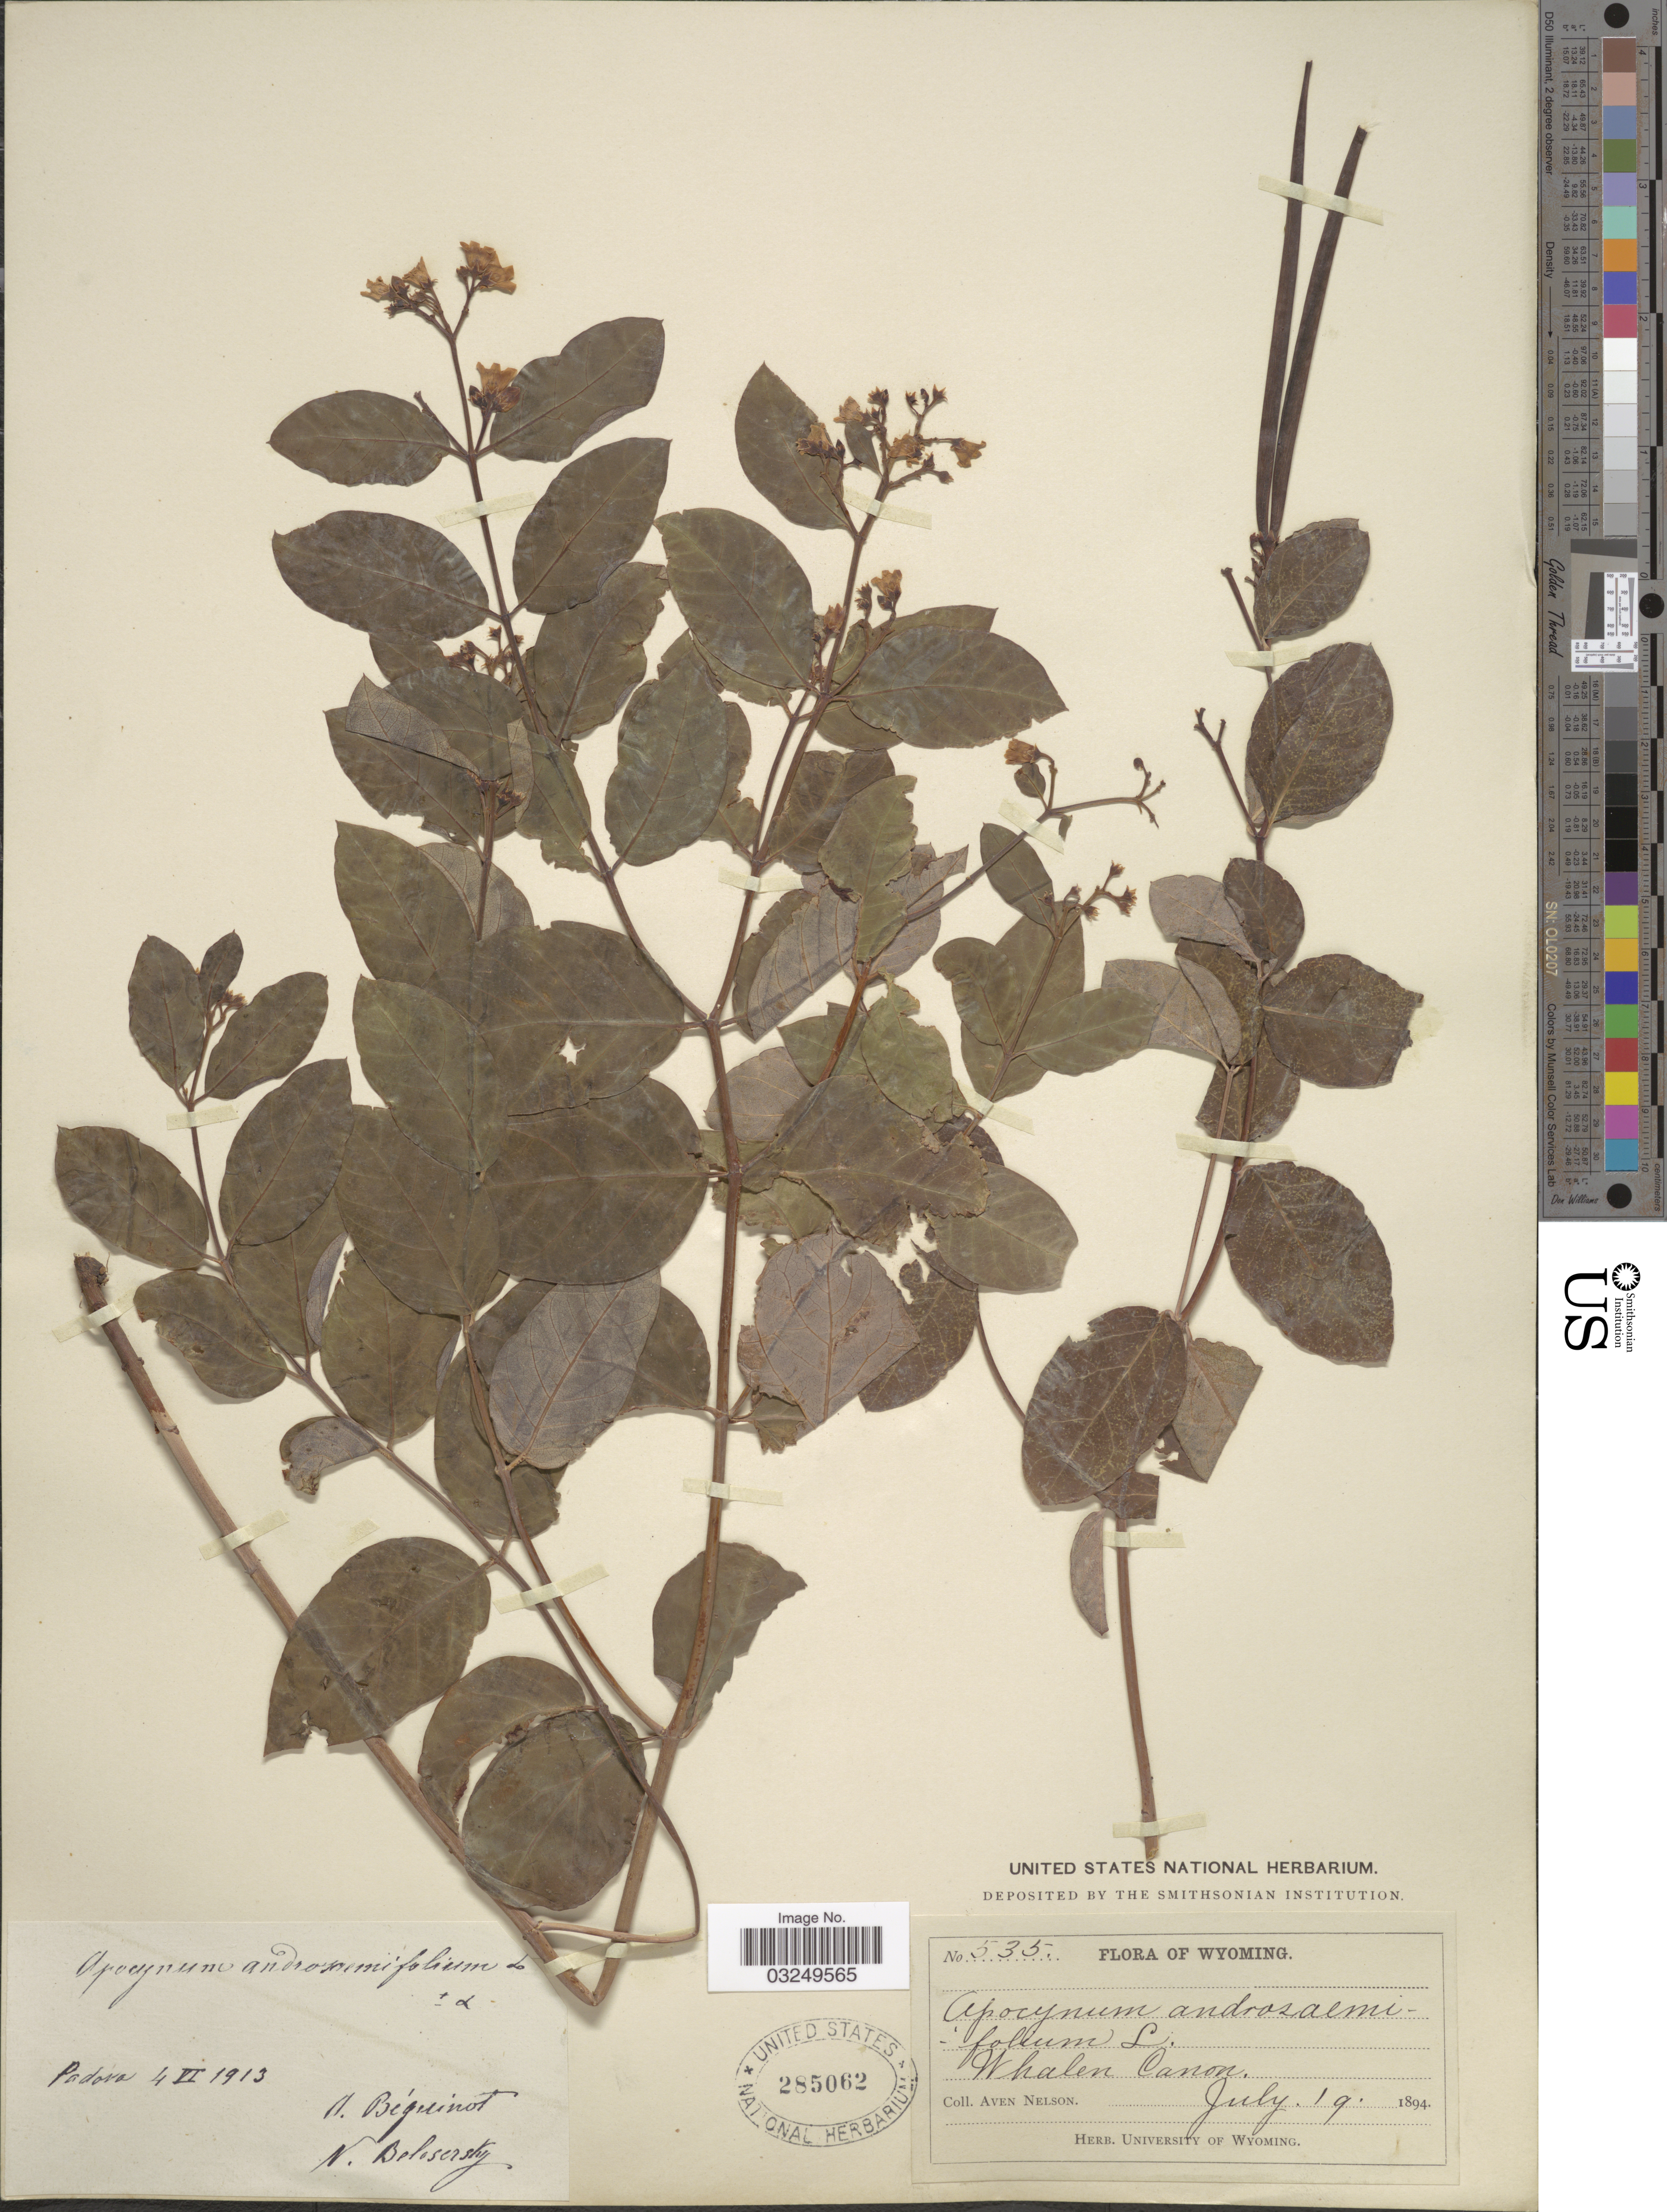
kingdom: Plantae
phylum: Tracheophyta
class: Magnoliopsida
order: Gentianales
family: Apocynaceae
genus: Apocynum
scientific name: Apocynum androsaemifolium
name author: L.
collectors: A. Nelson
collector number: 535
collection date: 1894-07-19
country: United States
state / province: Wyoming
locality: Whalen Canon.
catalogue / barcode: US 285062